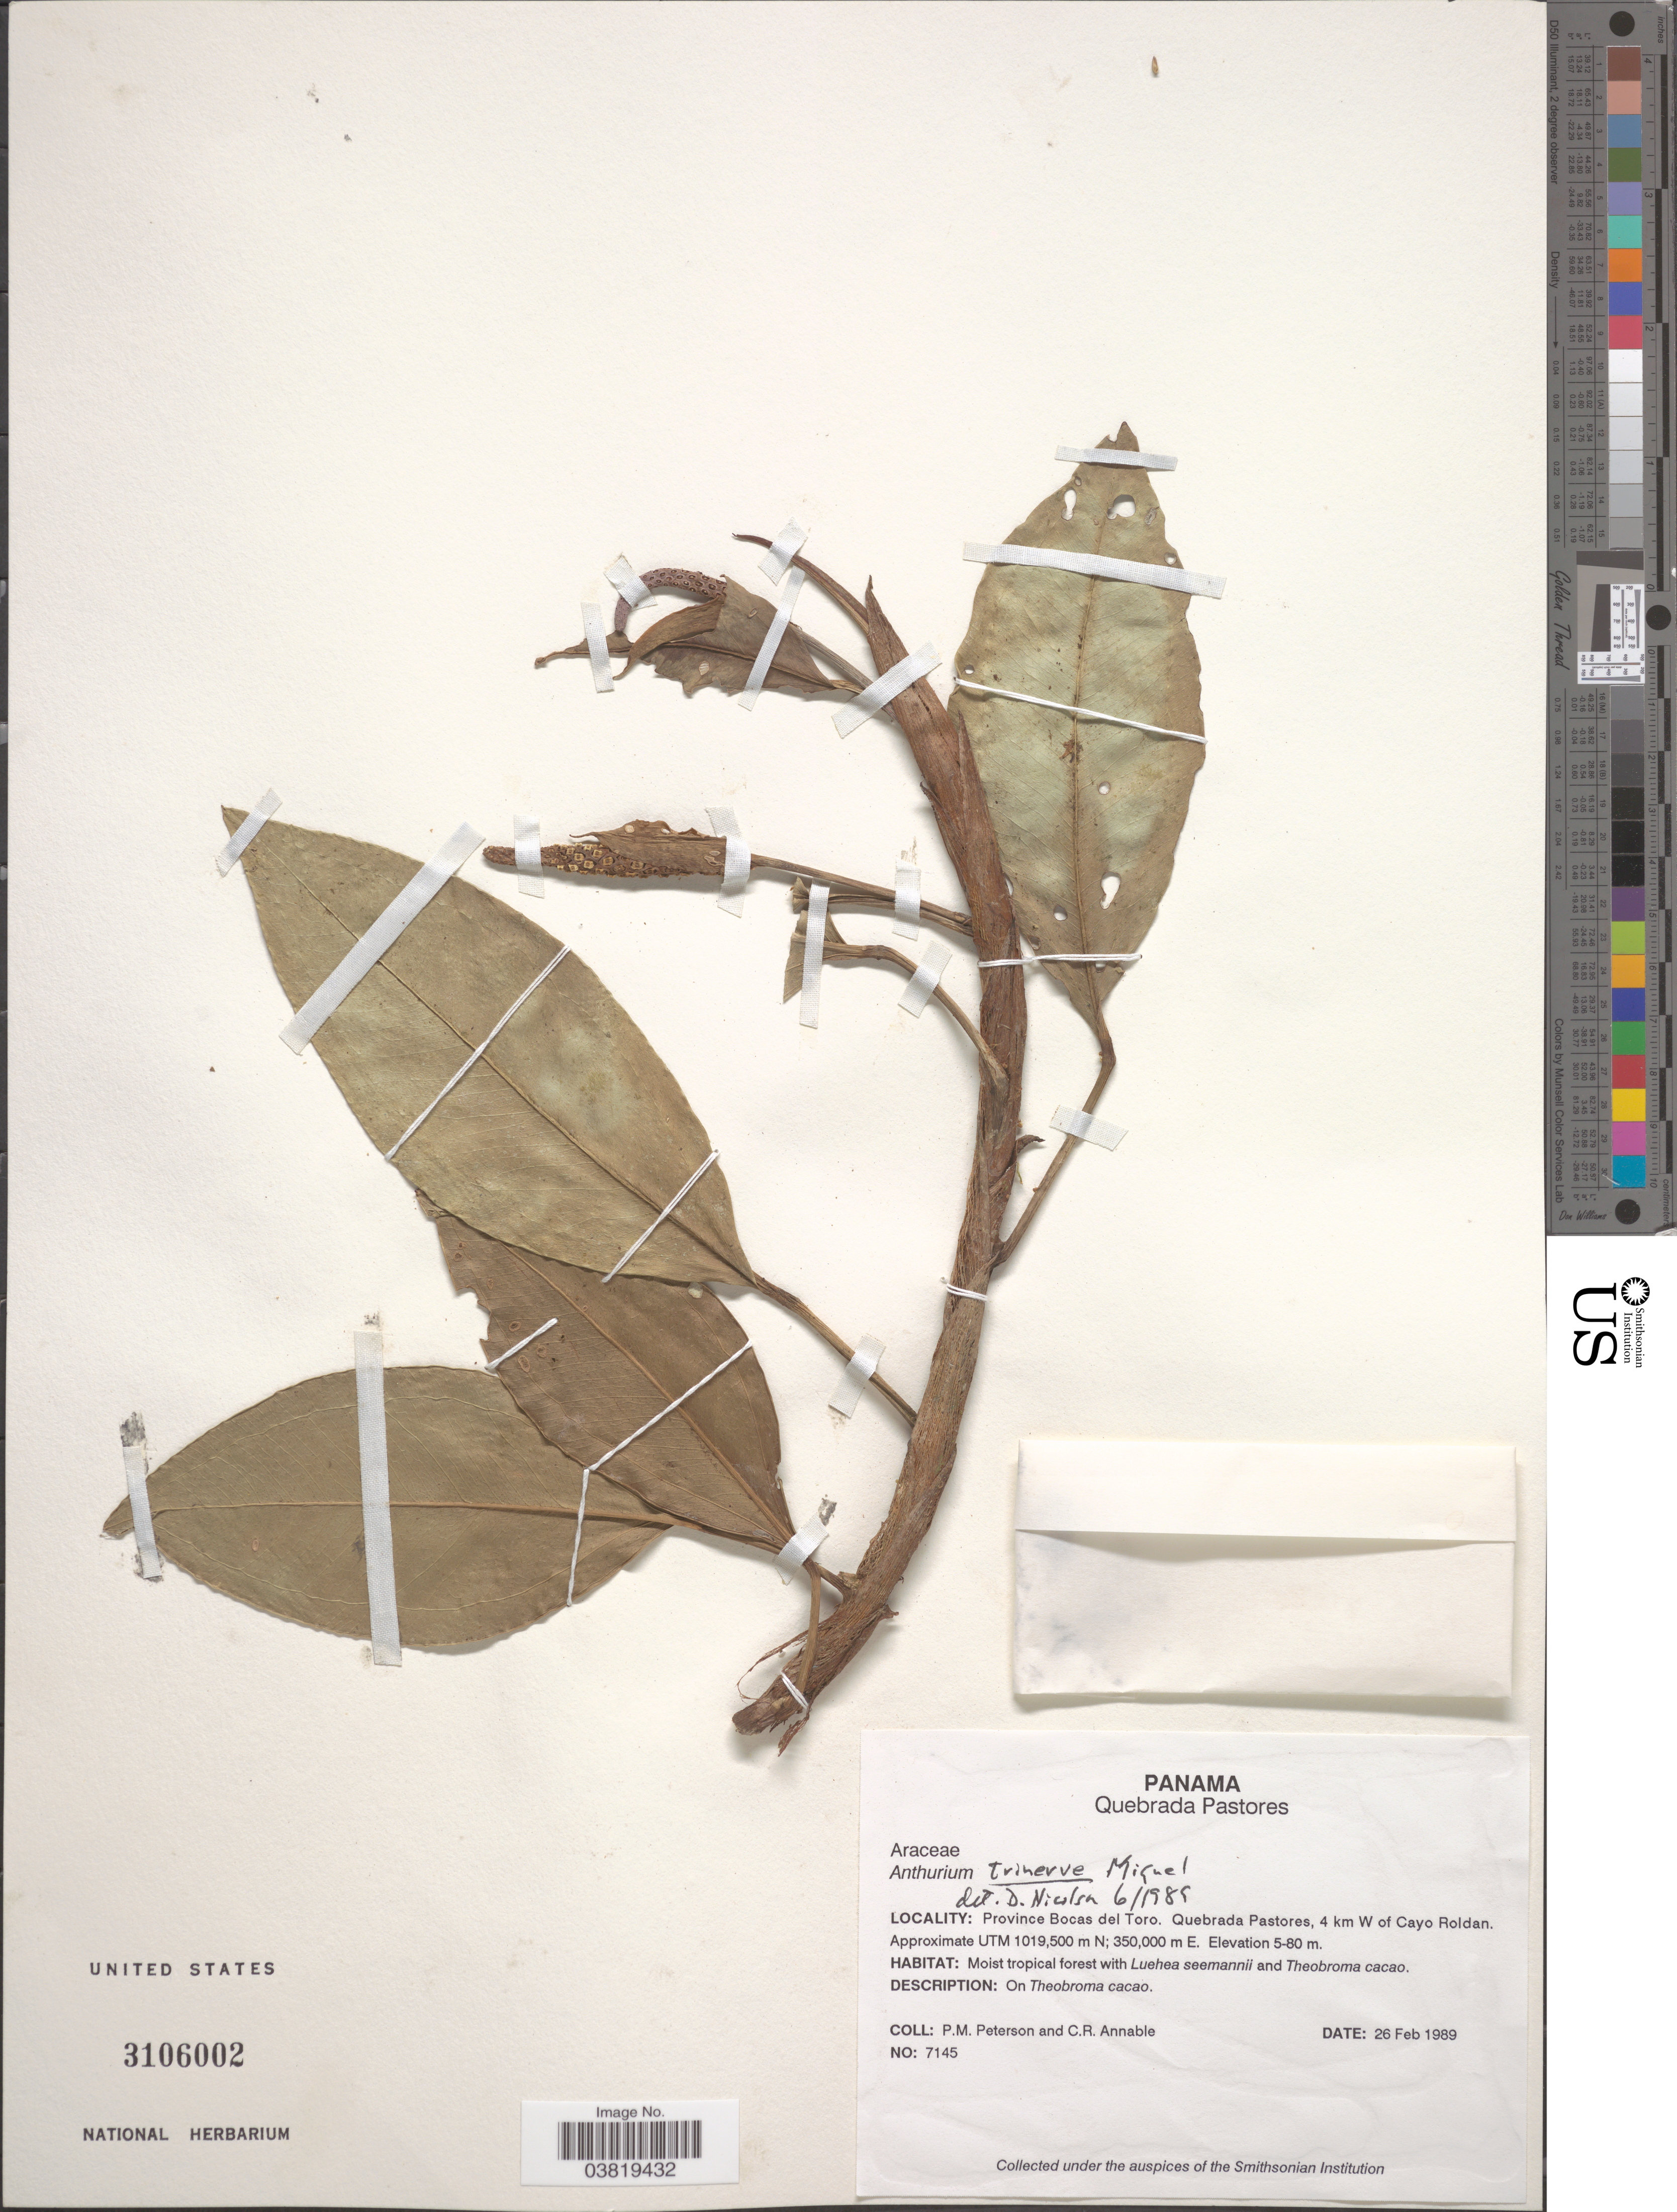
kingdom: Plantae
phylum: Tracheophyta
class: Liliopsida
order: Alismatales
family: Araceae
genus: Anthurium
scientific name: Anthurium trinerve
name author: Miq.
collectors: P. M. Peterson & C. R. Annable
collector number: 7145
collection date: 1989-02-26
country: Panama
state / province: Bocas del Toro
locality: Quebrada Pastores, 4 km W of Cayo Roldan.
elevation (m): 5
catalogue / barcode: US 3106002